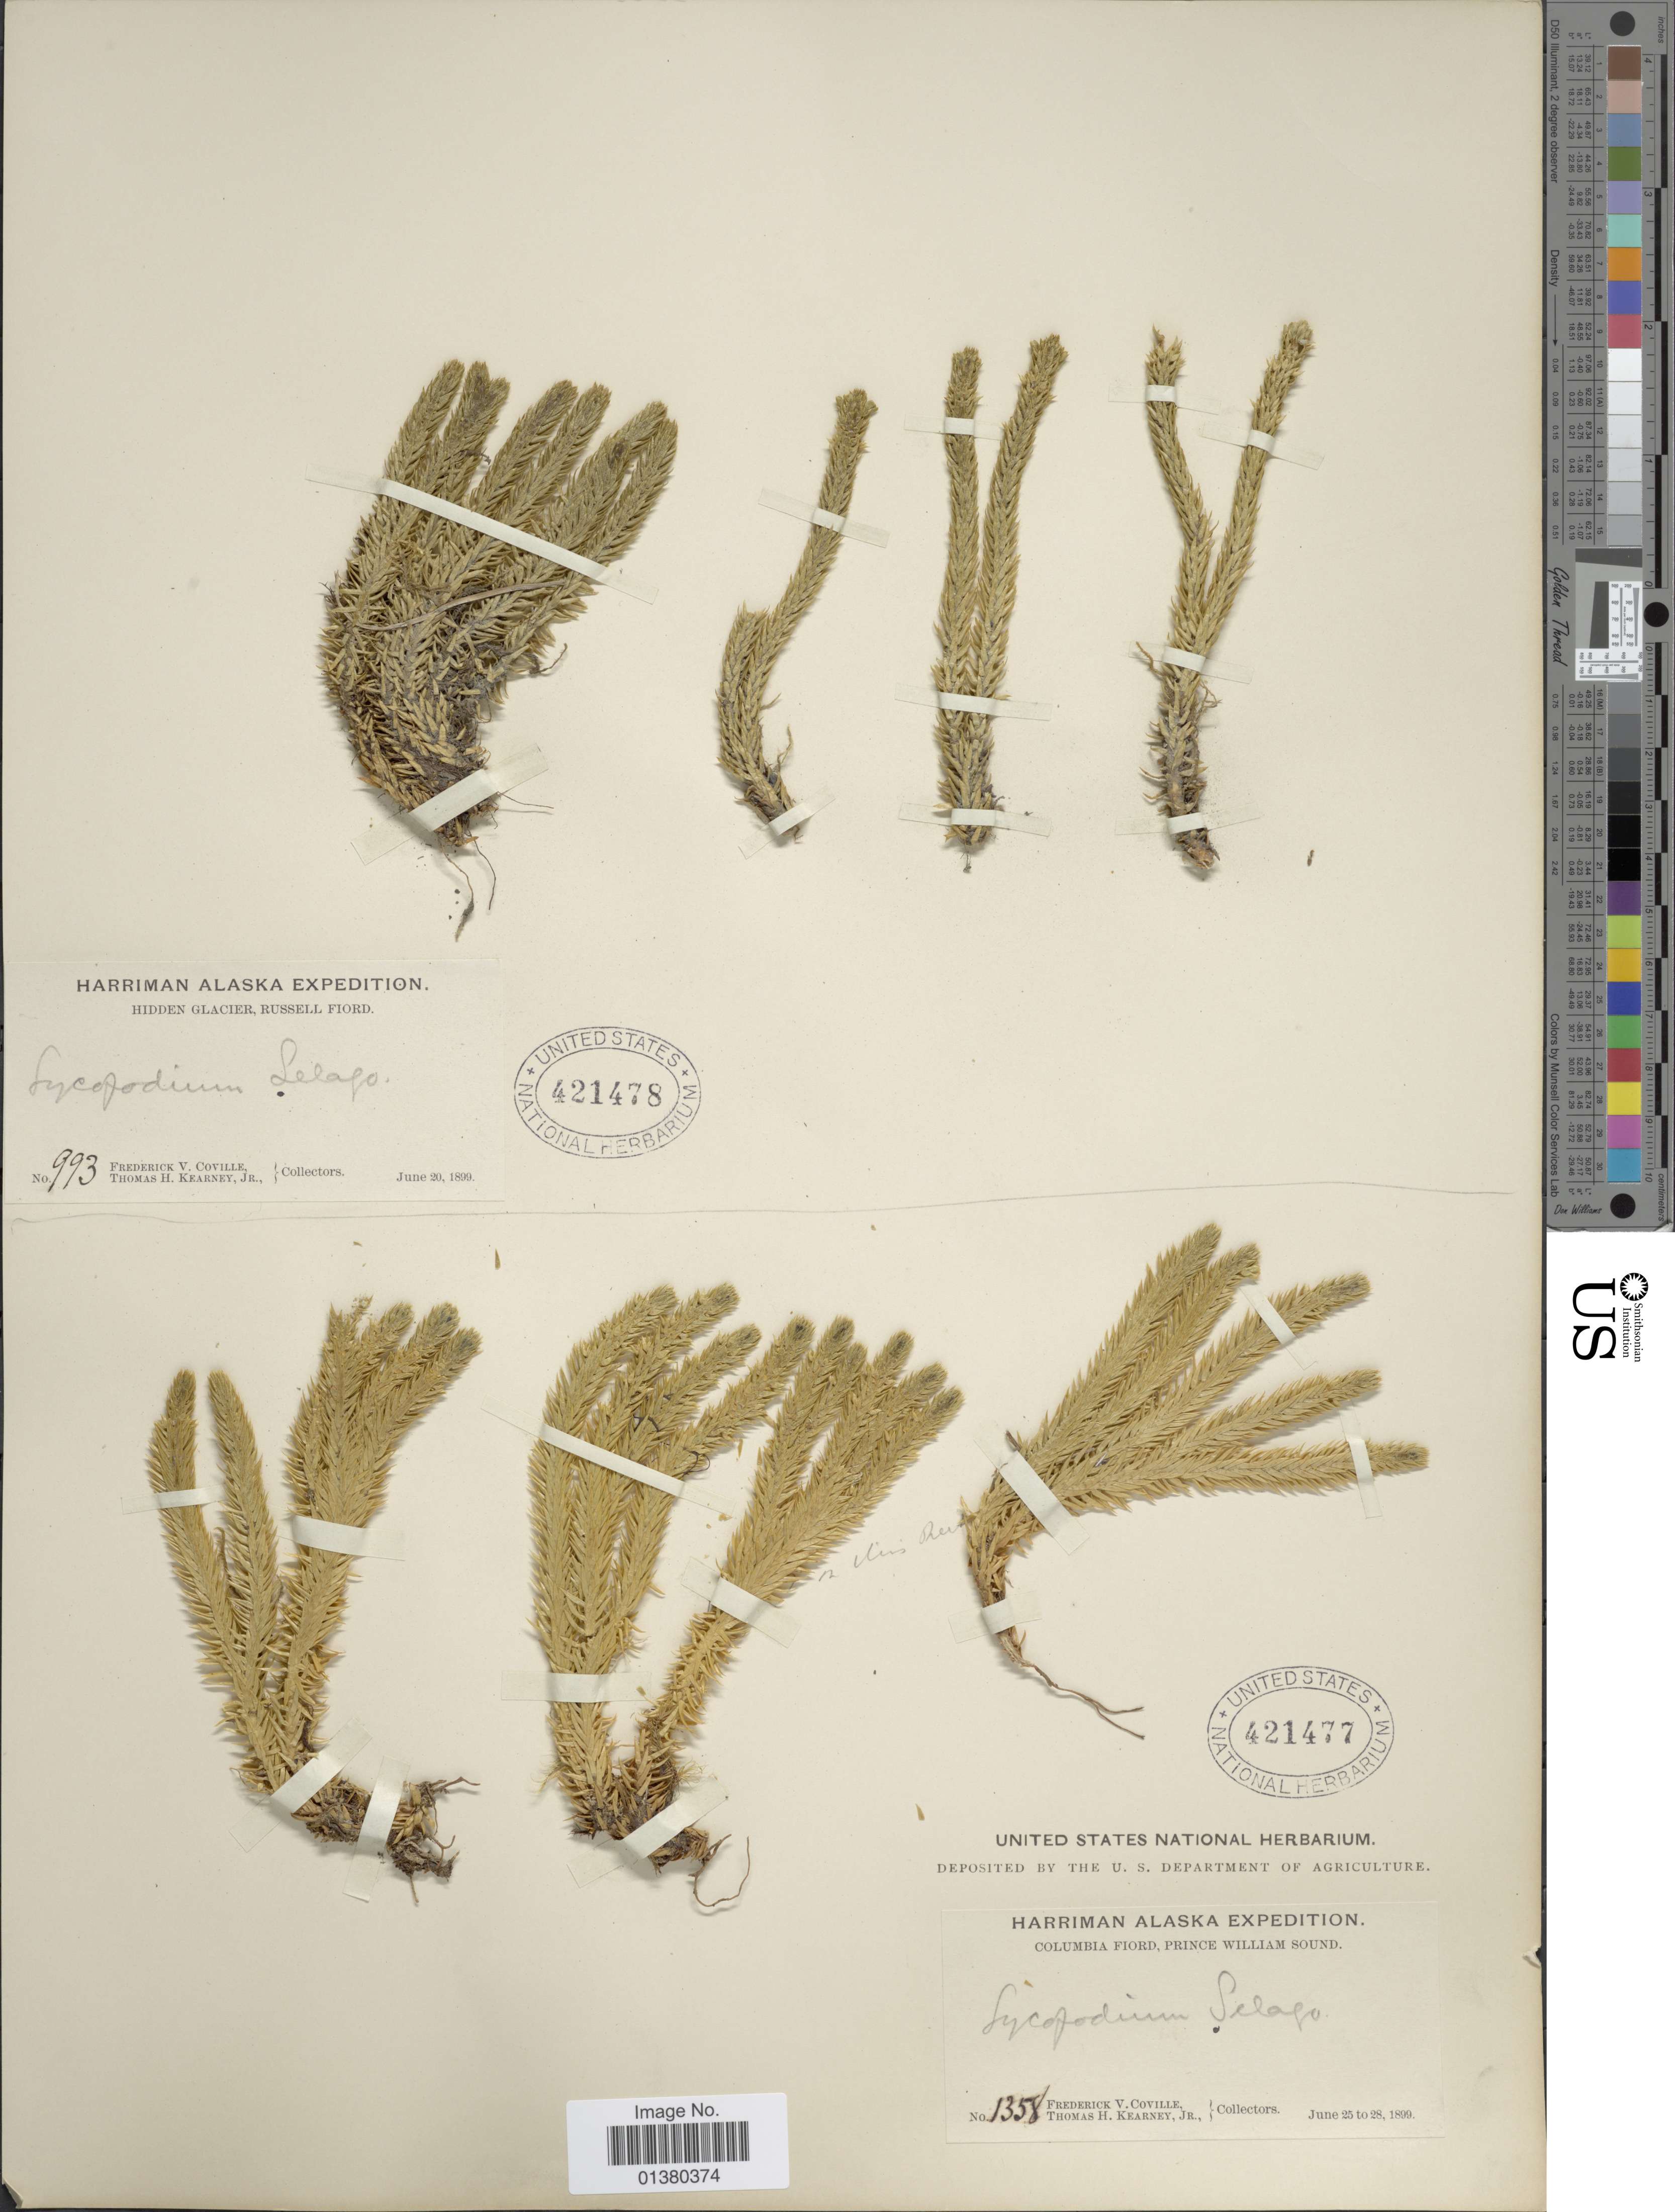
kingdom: Plantae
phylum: Tracheophyta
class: Lycopodiopsida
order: Lycopodiales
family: Lycopodiaceae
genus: Huperzia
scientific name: Huperzia selago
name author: (L.) Bernh. ex Schrank & Mart.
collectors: F. V. Coville & T. H. Kearney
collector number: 993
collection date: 1899-06-20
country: United States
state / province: Alaska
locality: Hidden Glacier, Russel Fiord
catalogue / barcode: US 421478-2